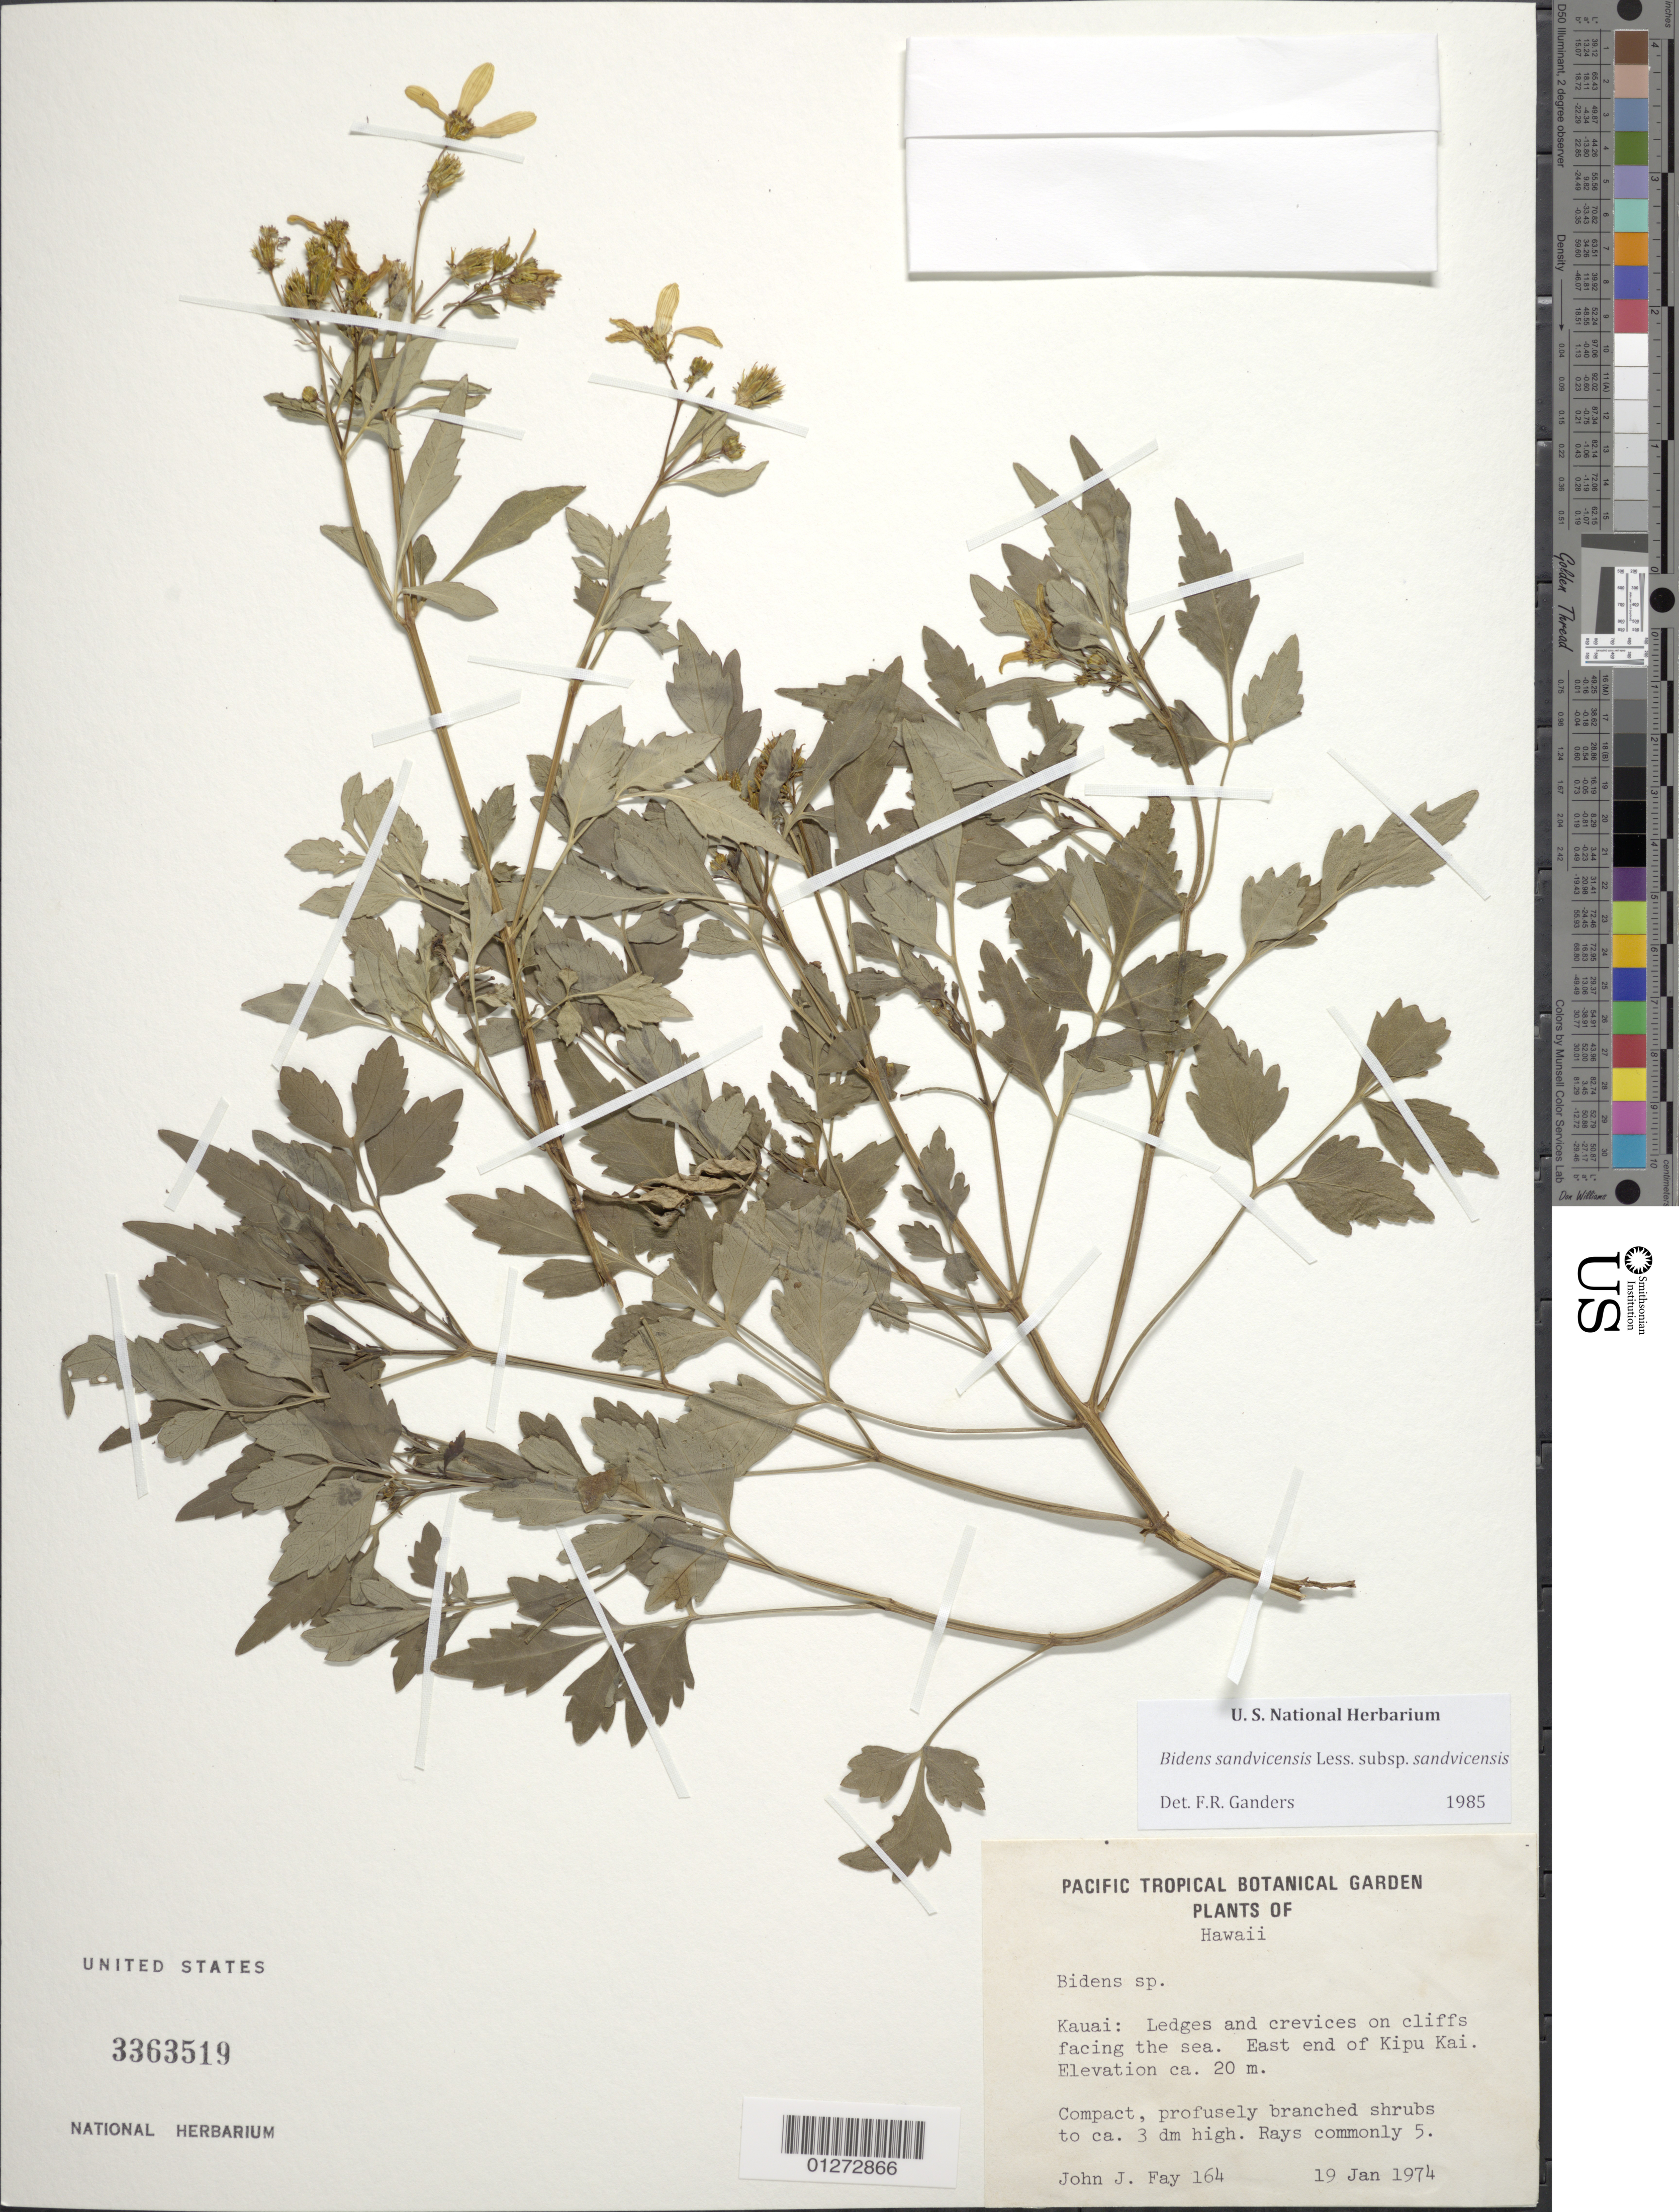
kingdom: Plantae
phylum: Tracheophyta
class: Magnoliopsida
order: Asterales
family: Asteraceae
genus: Bidens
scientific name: Bidens sandvicensis subsp. sandvicensis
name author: Less.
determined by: Ganders, F. R.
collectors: J. J. Fay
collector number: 164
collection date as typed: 19 Jan 1974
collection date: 1974-01-19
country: United States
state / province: Hawaii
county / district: Kauai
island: Kaua'i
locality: Ledges and crevices on cliffs facing the sea, East of Kipu Kai.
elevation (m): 20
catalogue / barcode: US 3363519